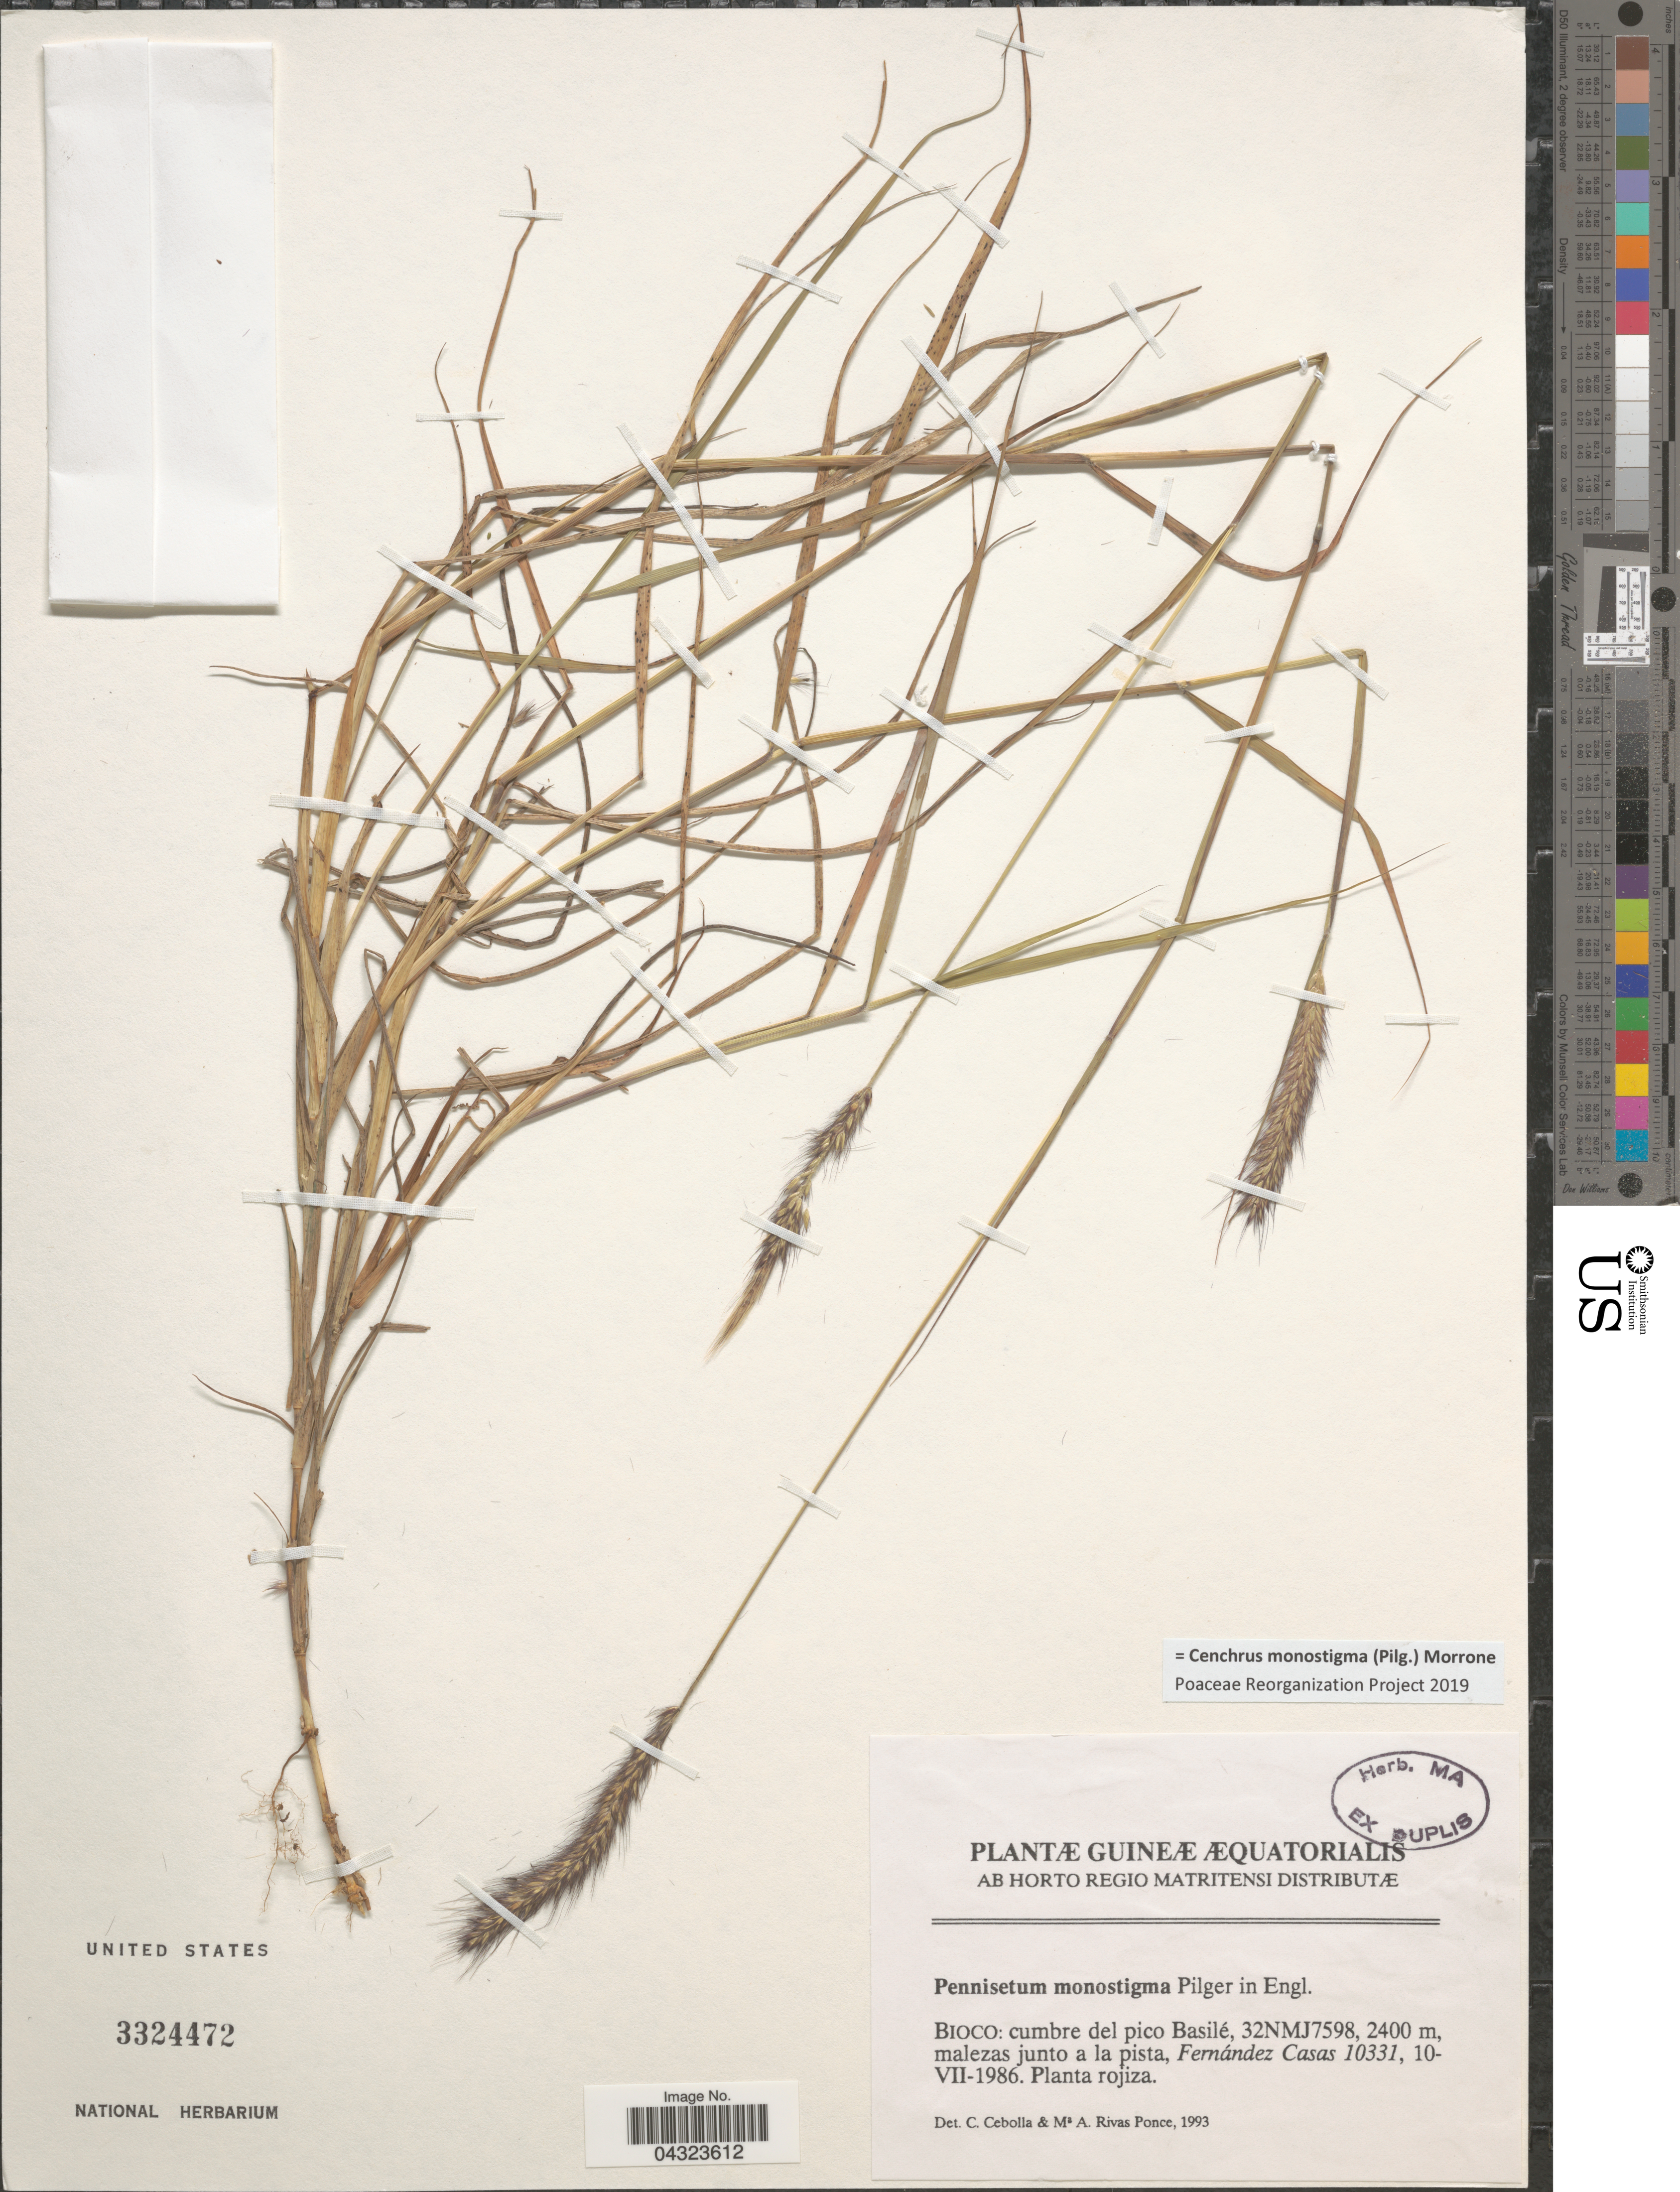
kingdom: Plantae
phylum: Tracheophyta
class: Liliopsida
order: Poales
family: Poaceae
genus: Cenchrus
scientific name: Cenchrus monostigma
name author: (Pilg.) Morrone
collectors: F. Casas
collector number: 10331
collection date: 1986-07-10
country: Equatorial Guinea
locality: Guineæ Æquatorialis. Bioco: cumbre del pico Basilé, 32NMJ7598.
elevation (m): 2400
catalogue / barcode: US 3324472